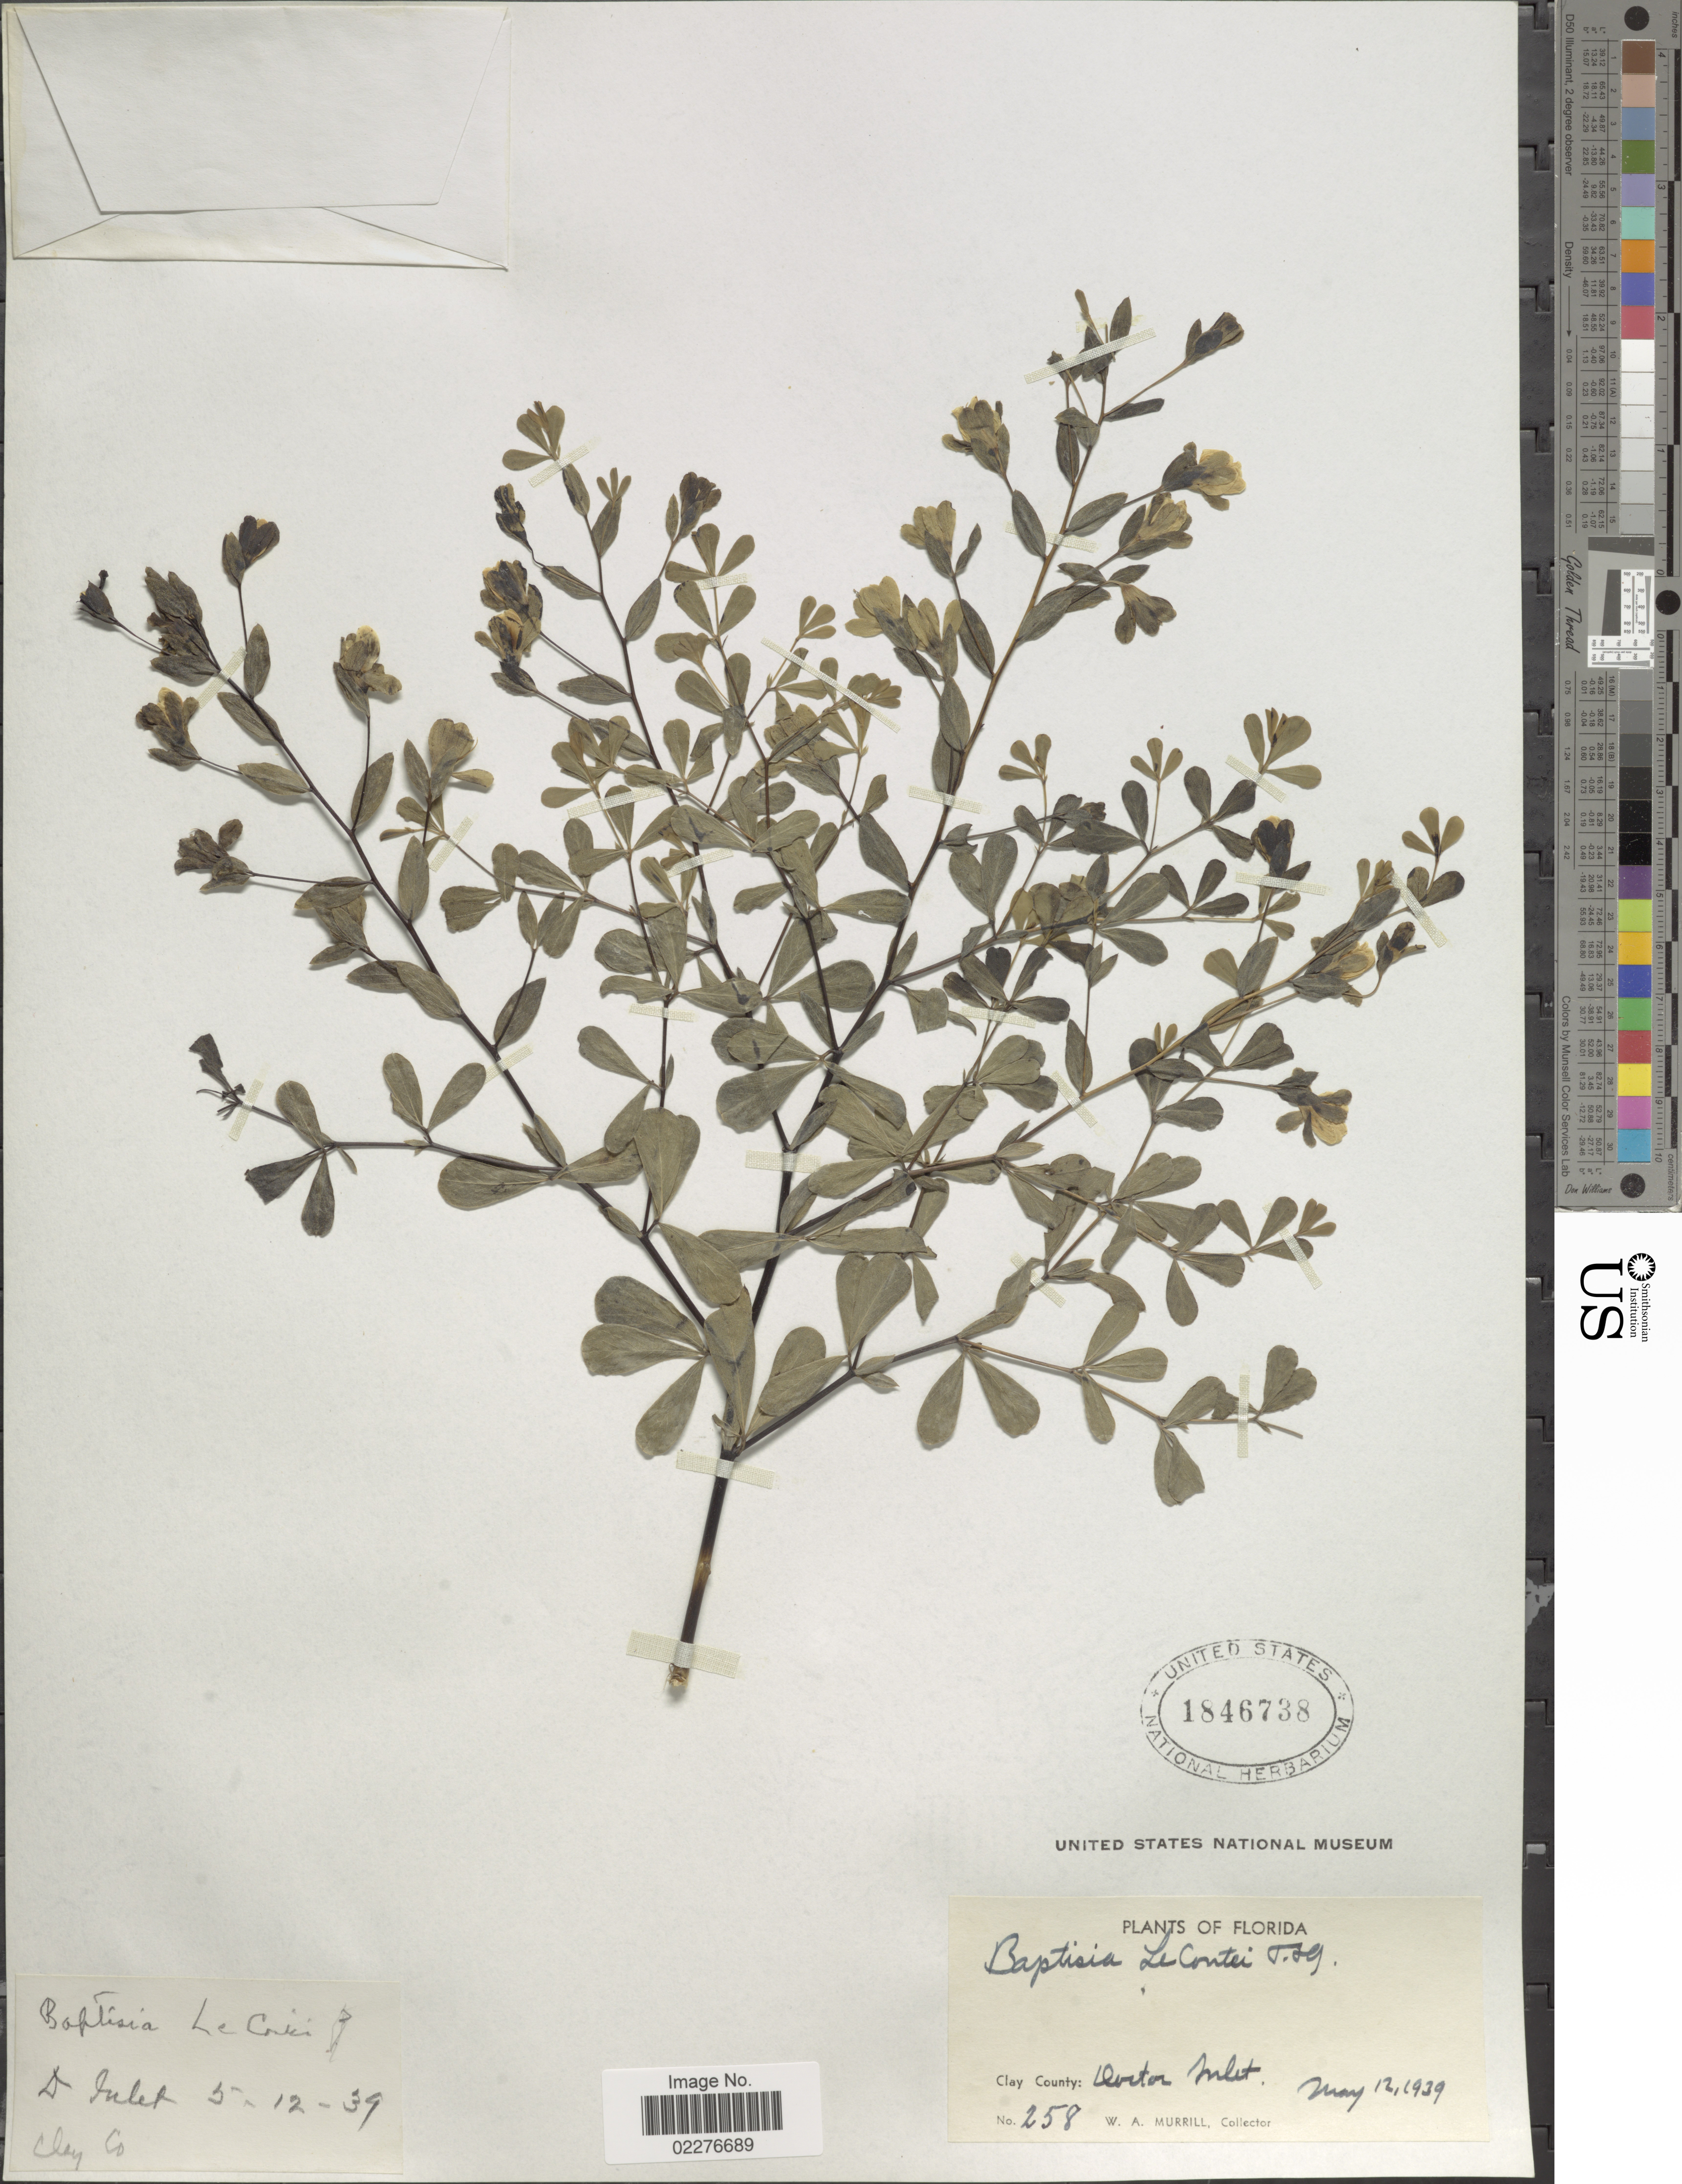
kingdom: Plantae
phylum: Tracheophyta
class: Magnoliopsida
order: Fabales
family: Fabaceae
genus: Baptisia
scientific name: Baptisia lecontei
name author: Torr. & A. Gray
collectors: W. A. Murrill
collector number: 258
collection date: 1939-05-12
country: United States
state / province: Florida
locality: Clay County: Doctor Islet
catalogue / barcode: US 1846738